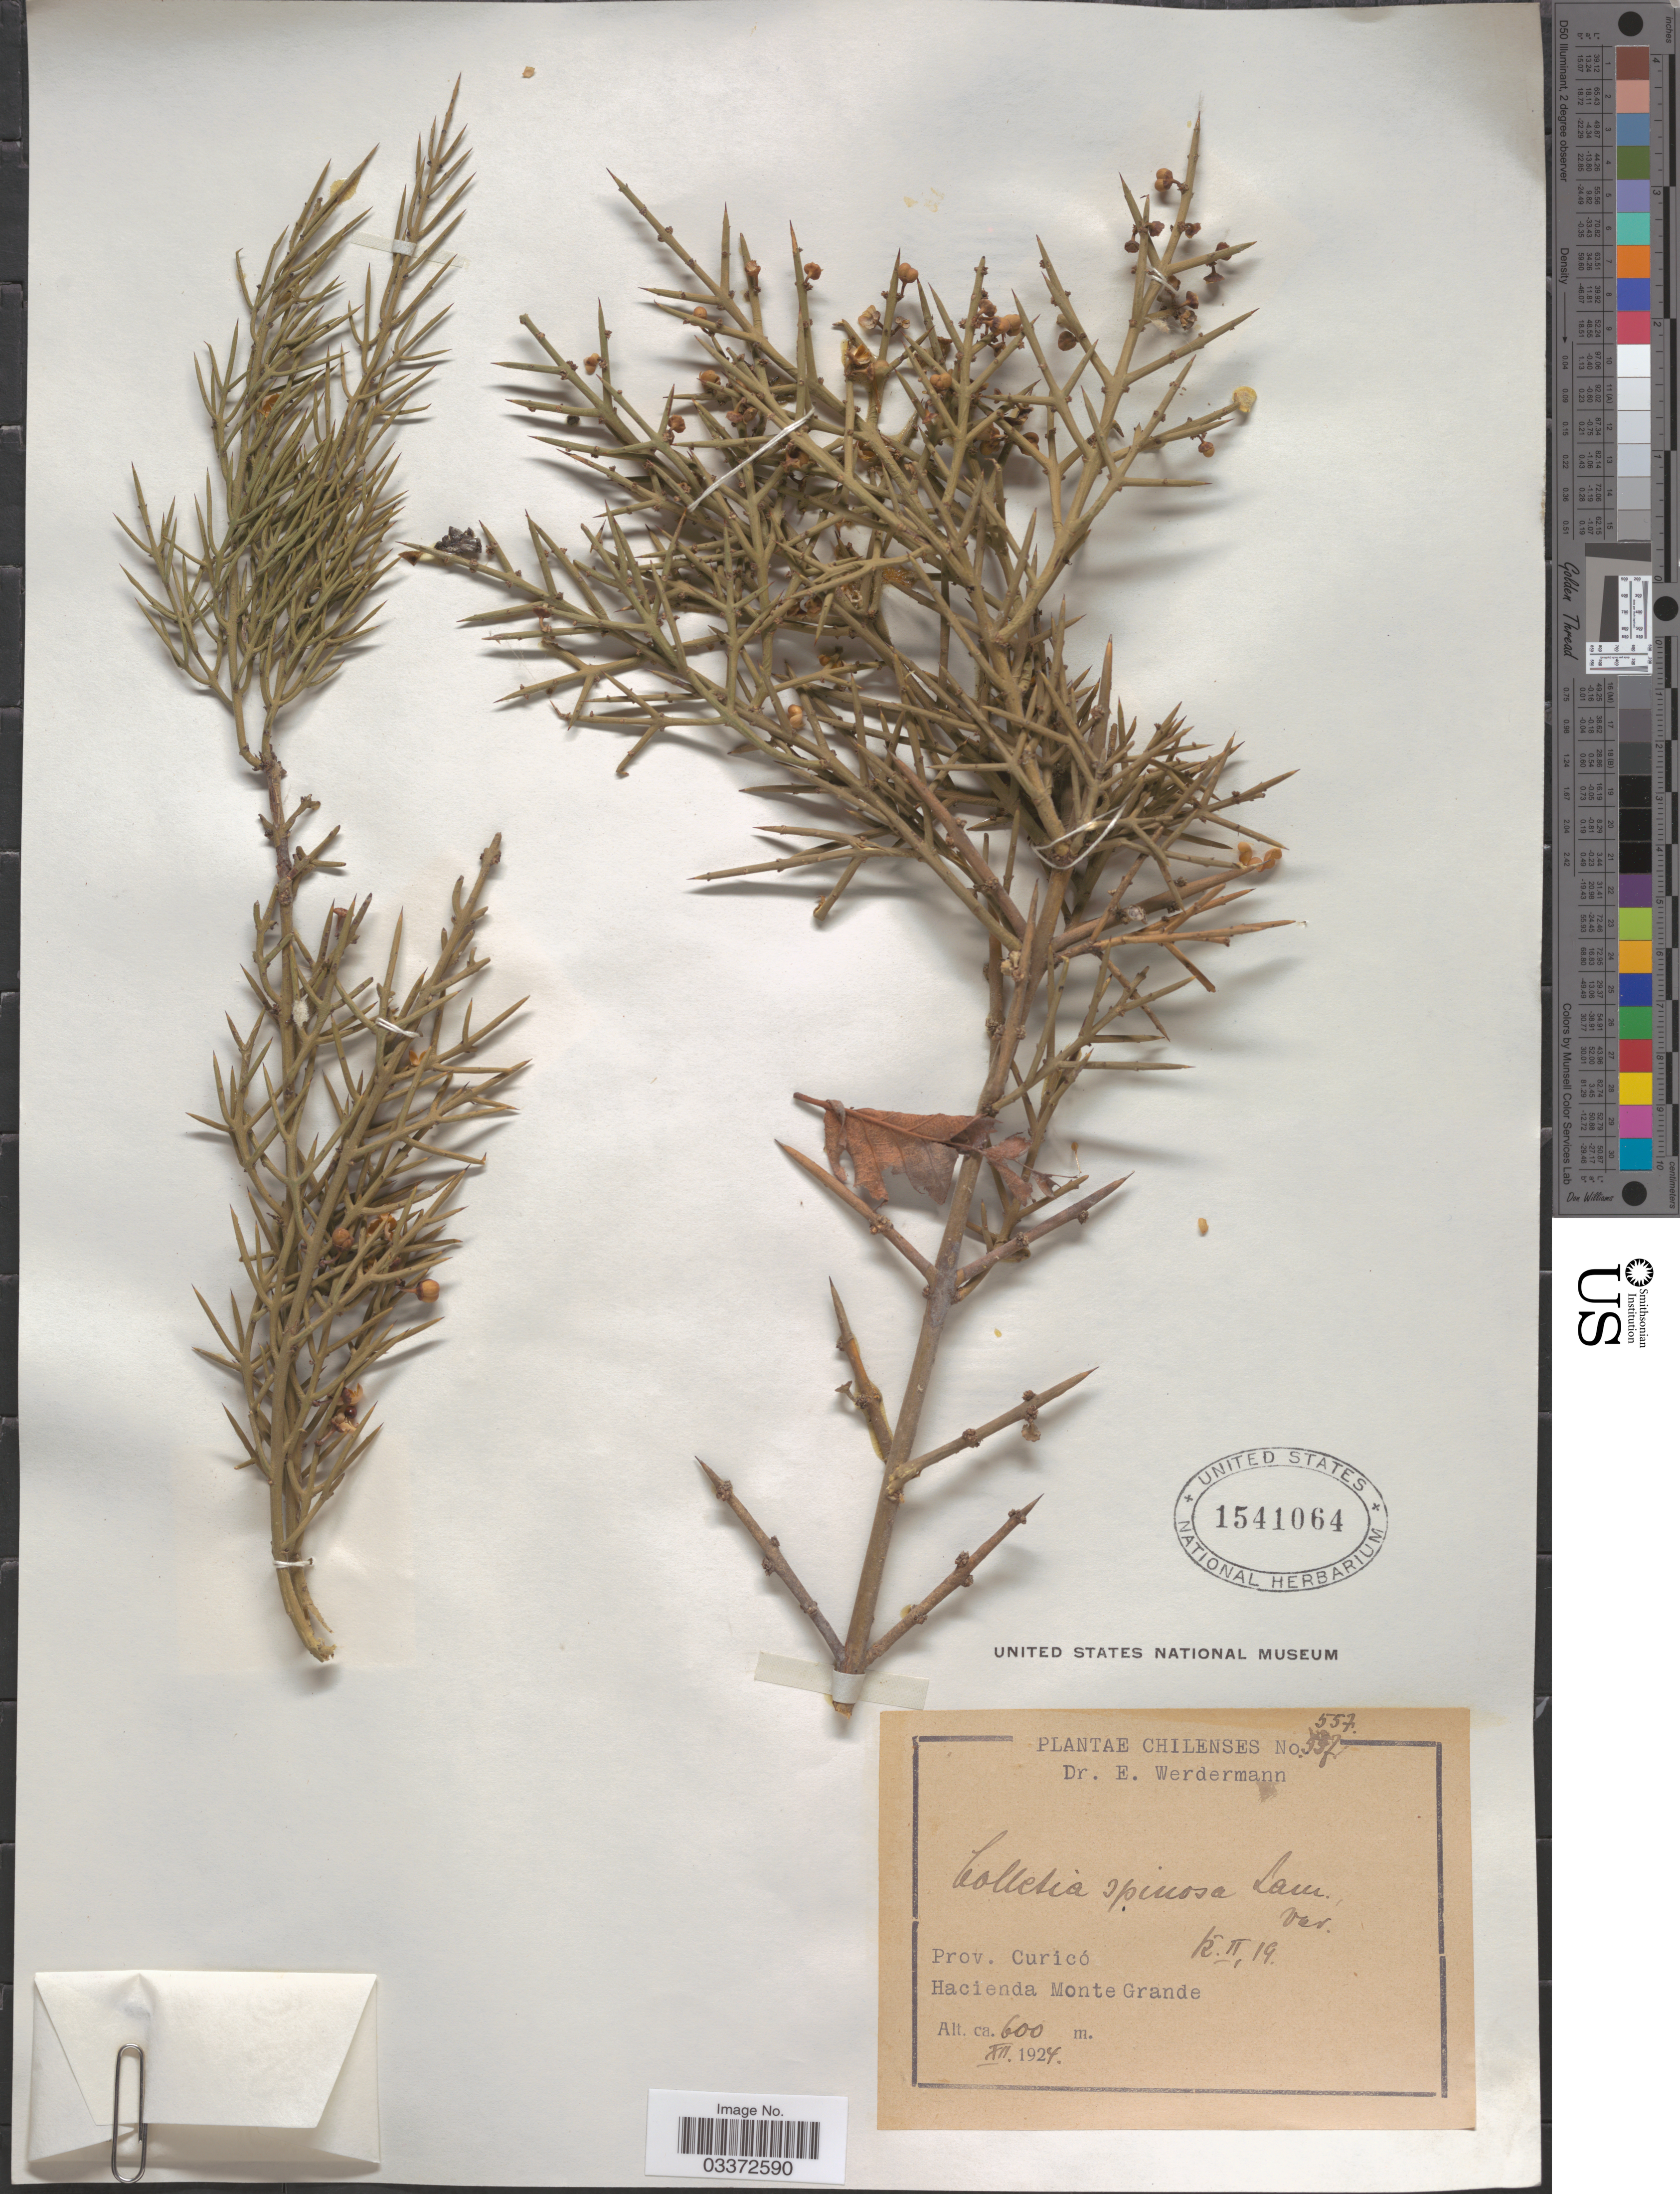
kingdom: Plantae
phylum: Tracheophyta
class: Magnoliopsida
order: Rosales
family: Rhamnaceae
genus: Colletia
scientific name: Colletia spinosa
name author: Lam.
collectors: E. Werdermann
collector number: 557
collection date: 1924-12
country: Chile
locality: Prov. Curicó. Hacienda Monte Grande.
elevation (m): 600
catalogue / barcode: US 1541064